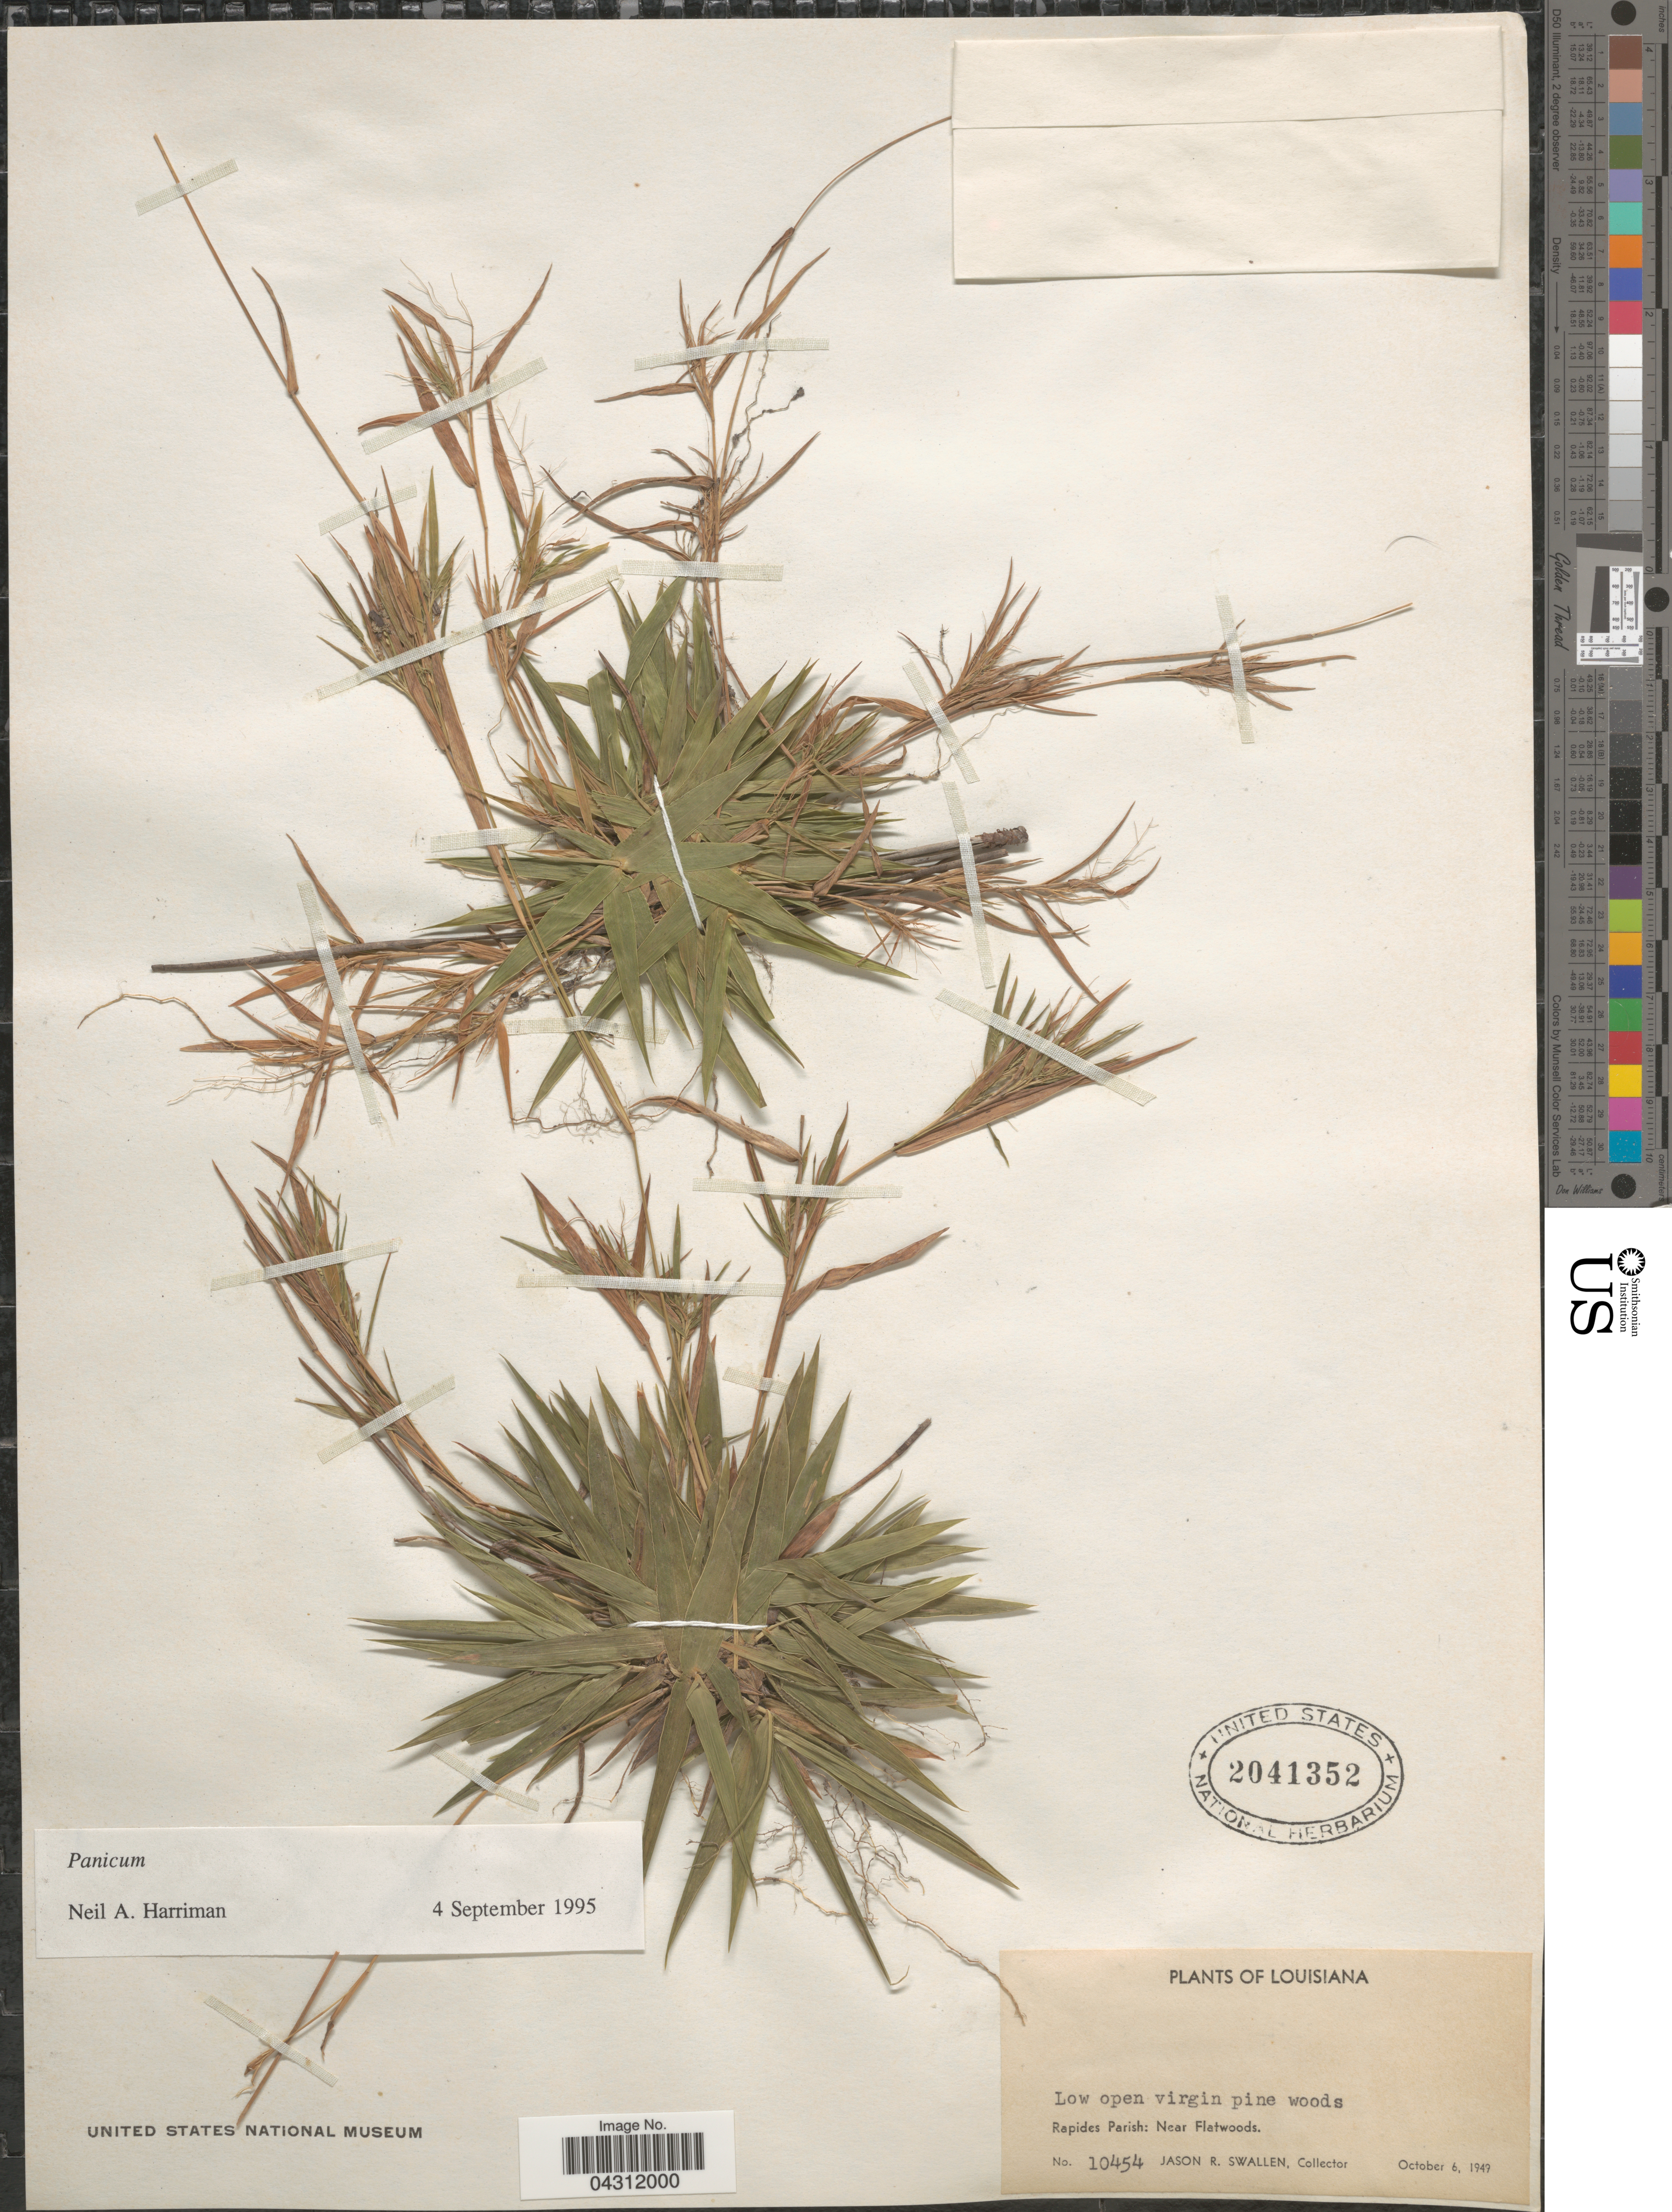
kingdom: Plantae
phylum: Tracheophyta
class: Liliopsida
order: Poales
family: Poaceae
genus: Panicum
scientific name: Panicum sp.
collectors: J. R. Swallen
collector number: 10454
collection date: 1949-10-06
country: United States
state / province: Louisiana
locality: Rapides Parish: Near Flatwoods.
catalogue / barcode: US 2041352